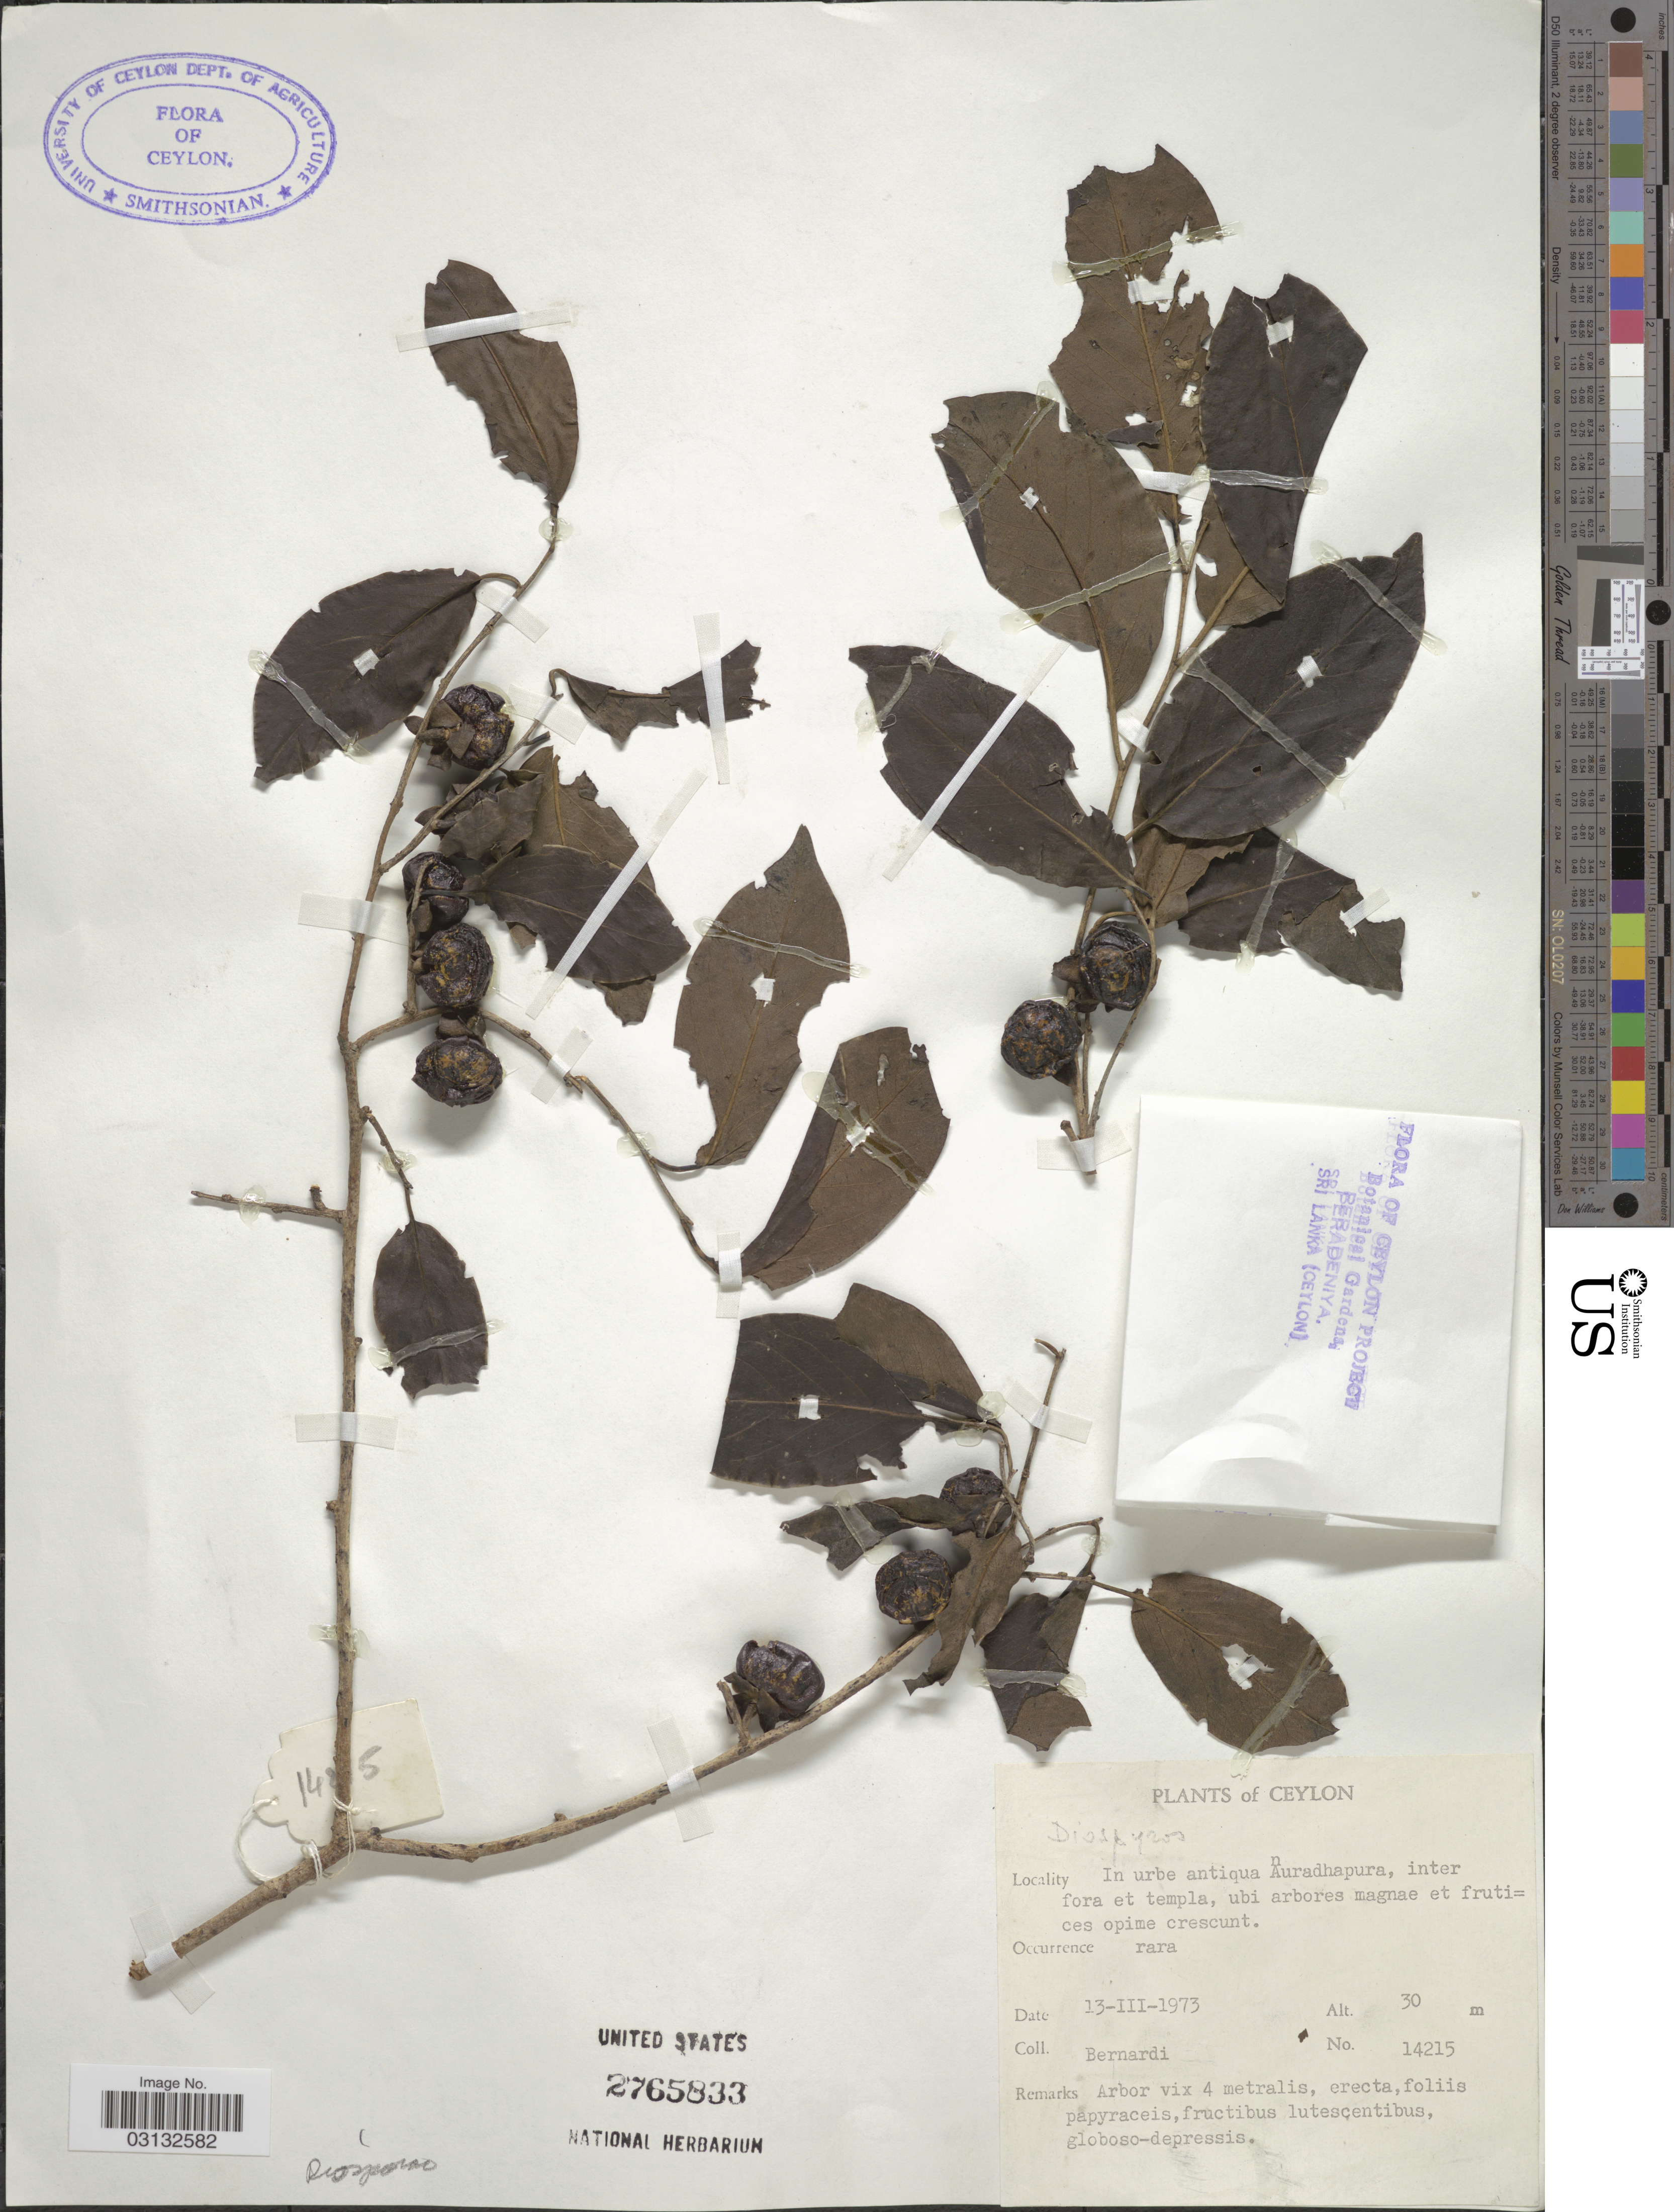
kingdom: Plantae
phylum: Tracheophyta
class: Magnoliopsida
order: Ericales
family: Ebenaceae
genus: Diospyros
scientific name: Diospyros sp.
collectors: Bernardi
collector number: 14215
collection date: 1973-03-13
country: Sri Lanka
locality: Ceylon. In urbe antiqua Anuradhapura, inter fora et templa, ubi arbores magnae et frutices opima crescunt.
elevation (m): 30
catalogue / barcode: US 2765833